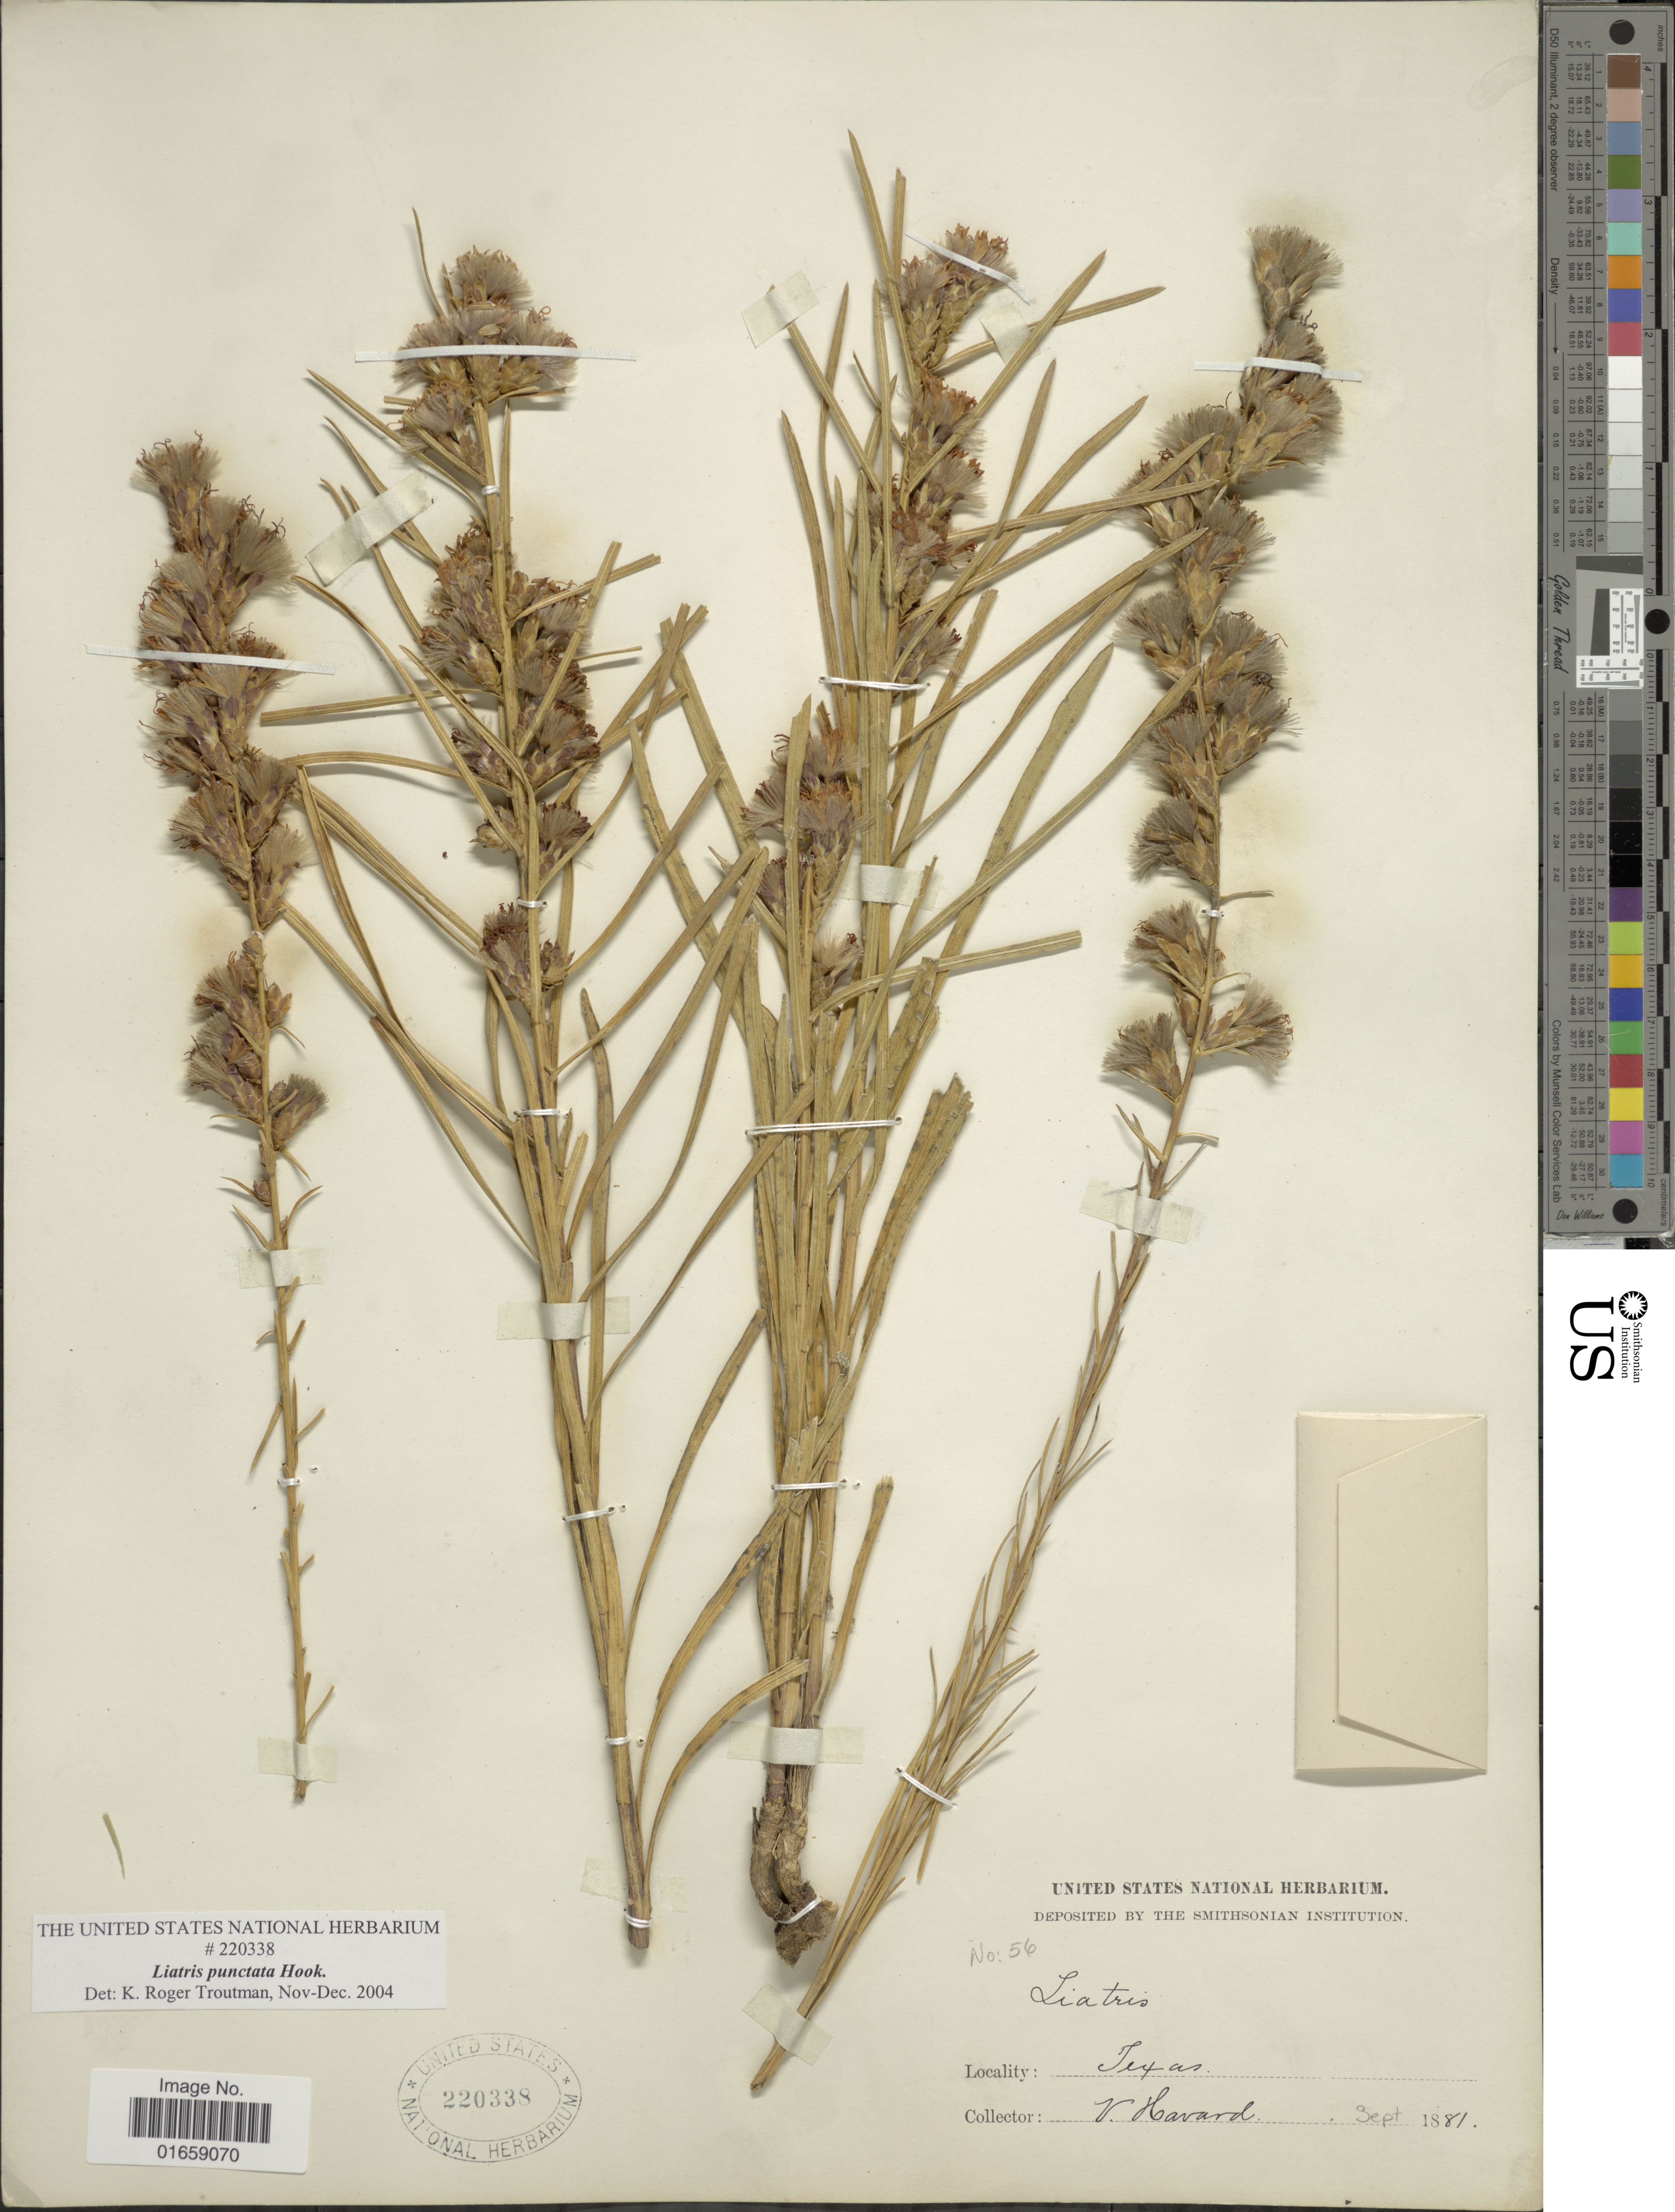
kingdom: Plantae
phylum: Tracheophyta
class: Magnoliopsida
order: Asterales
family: Asteraceae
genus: Liatris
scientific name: Liatris punctata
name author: Hook.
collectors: V. Harvard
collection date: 1881-09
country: United States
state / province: Texas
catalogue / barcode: US 220338